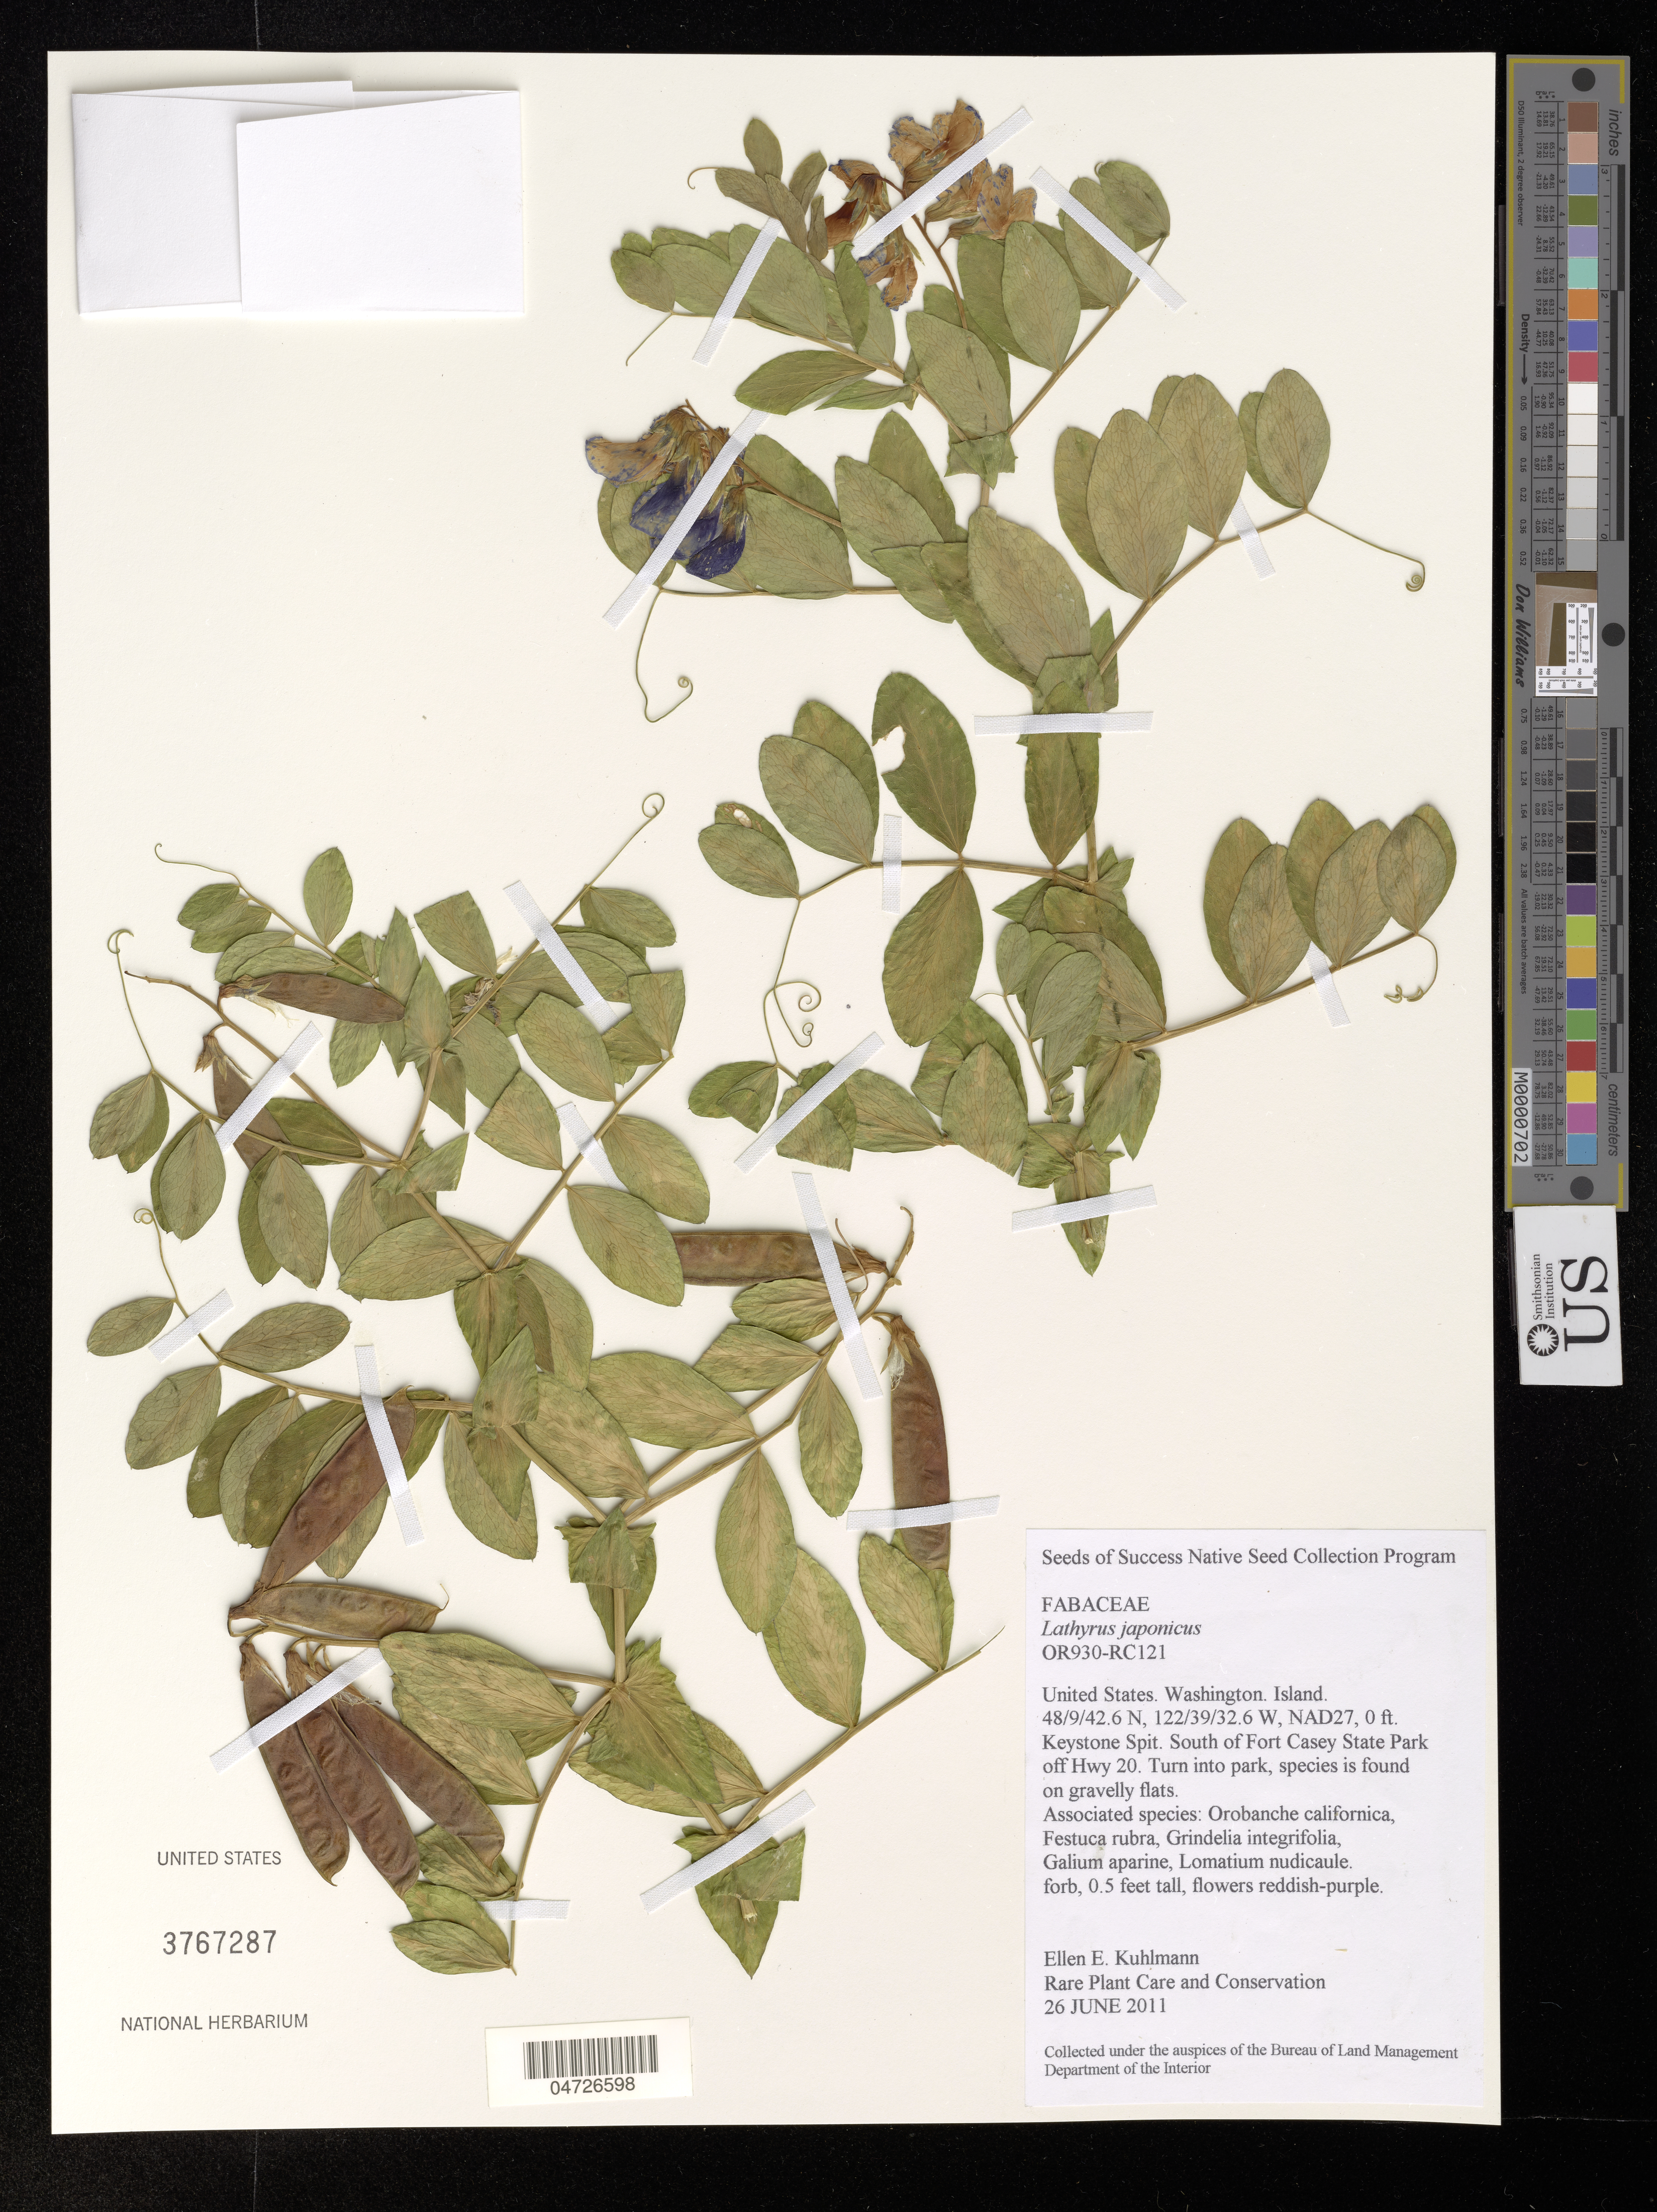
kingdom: Plantae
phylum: Tracheophyta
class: Magnoliopsida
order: Fabales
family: Fabaceae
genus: Lathyrus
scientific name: Lathyrus japonicus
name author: Willd.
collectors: E. Kuhlmann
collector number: OR930-RC121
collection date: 2011-06-26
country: United States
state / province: Washington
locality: Island. Keystone Spit. South of Fort Casey State Park off Hwy 20. Turn into park.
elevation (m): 0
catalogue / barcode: US 3767287